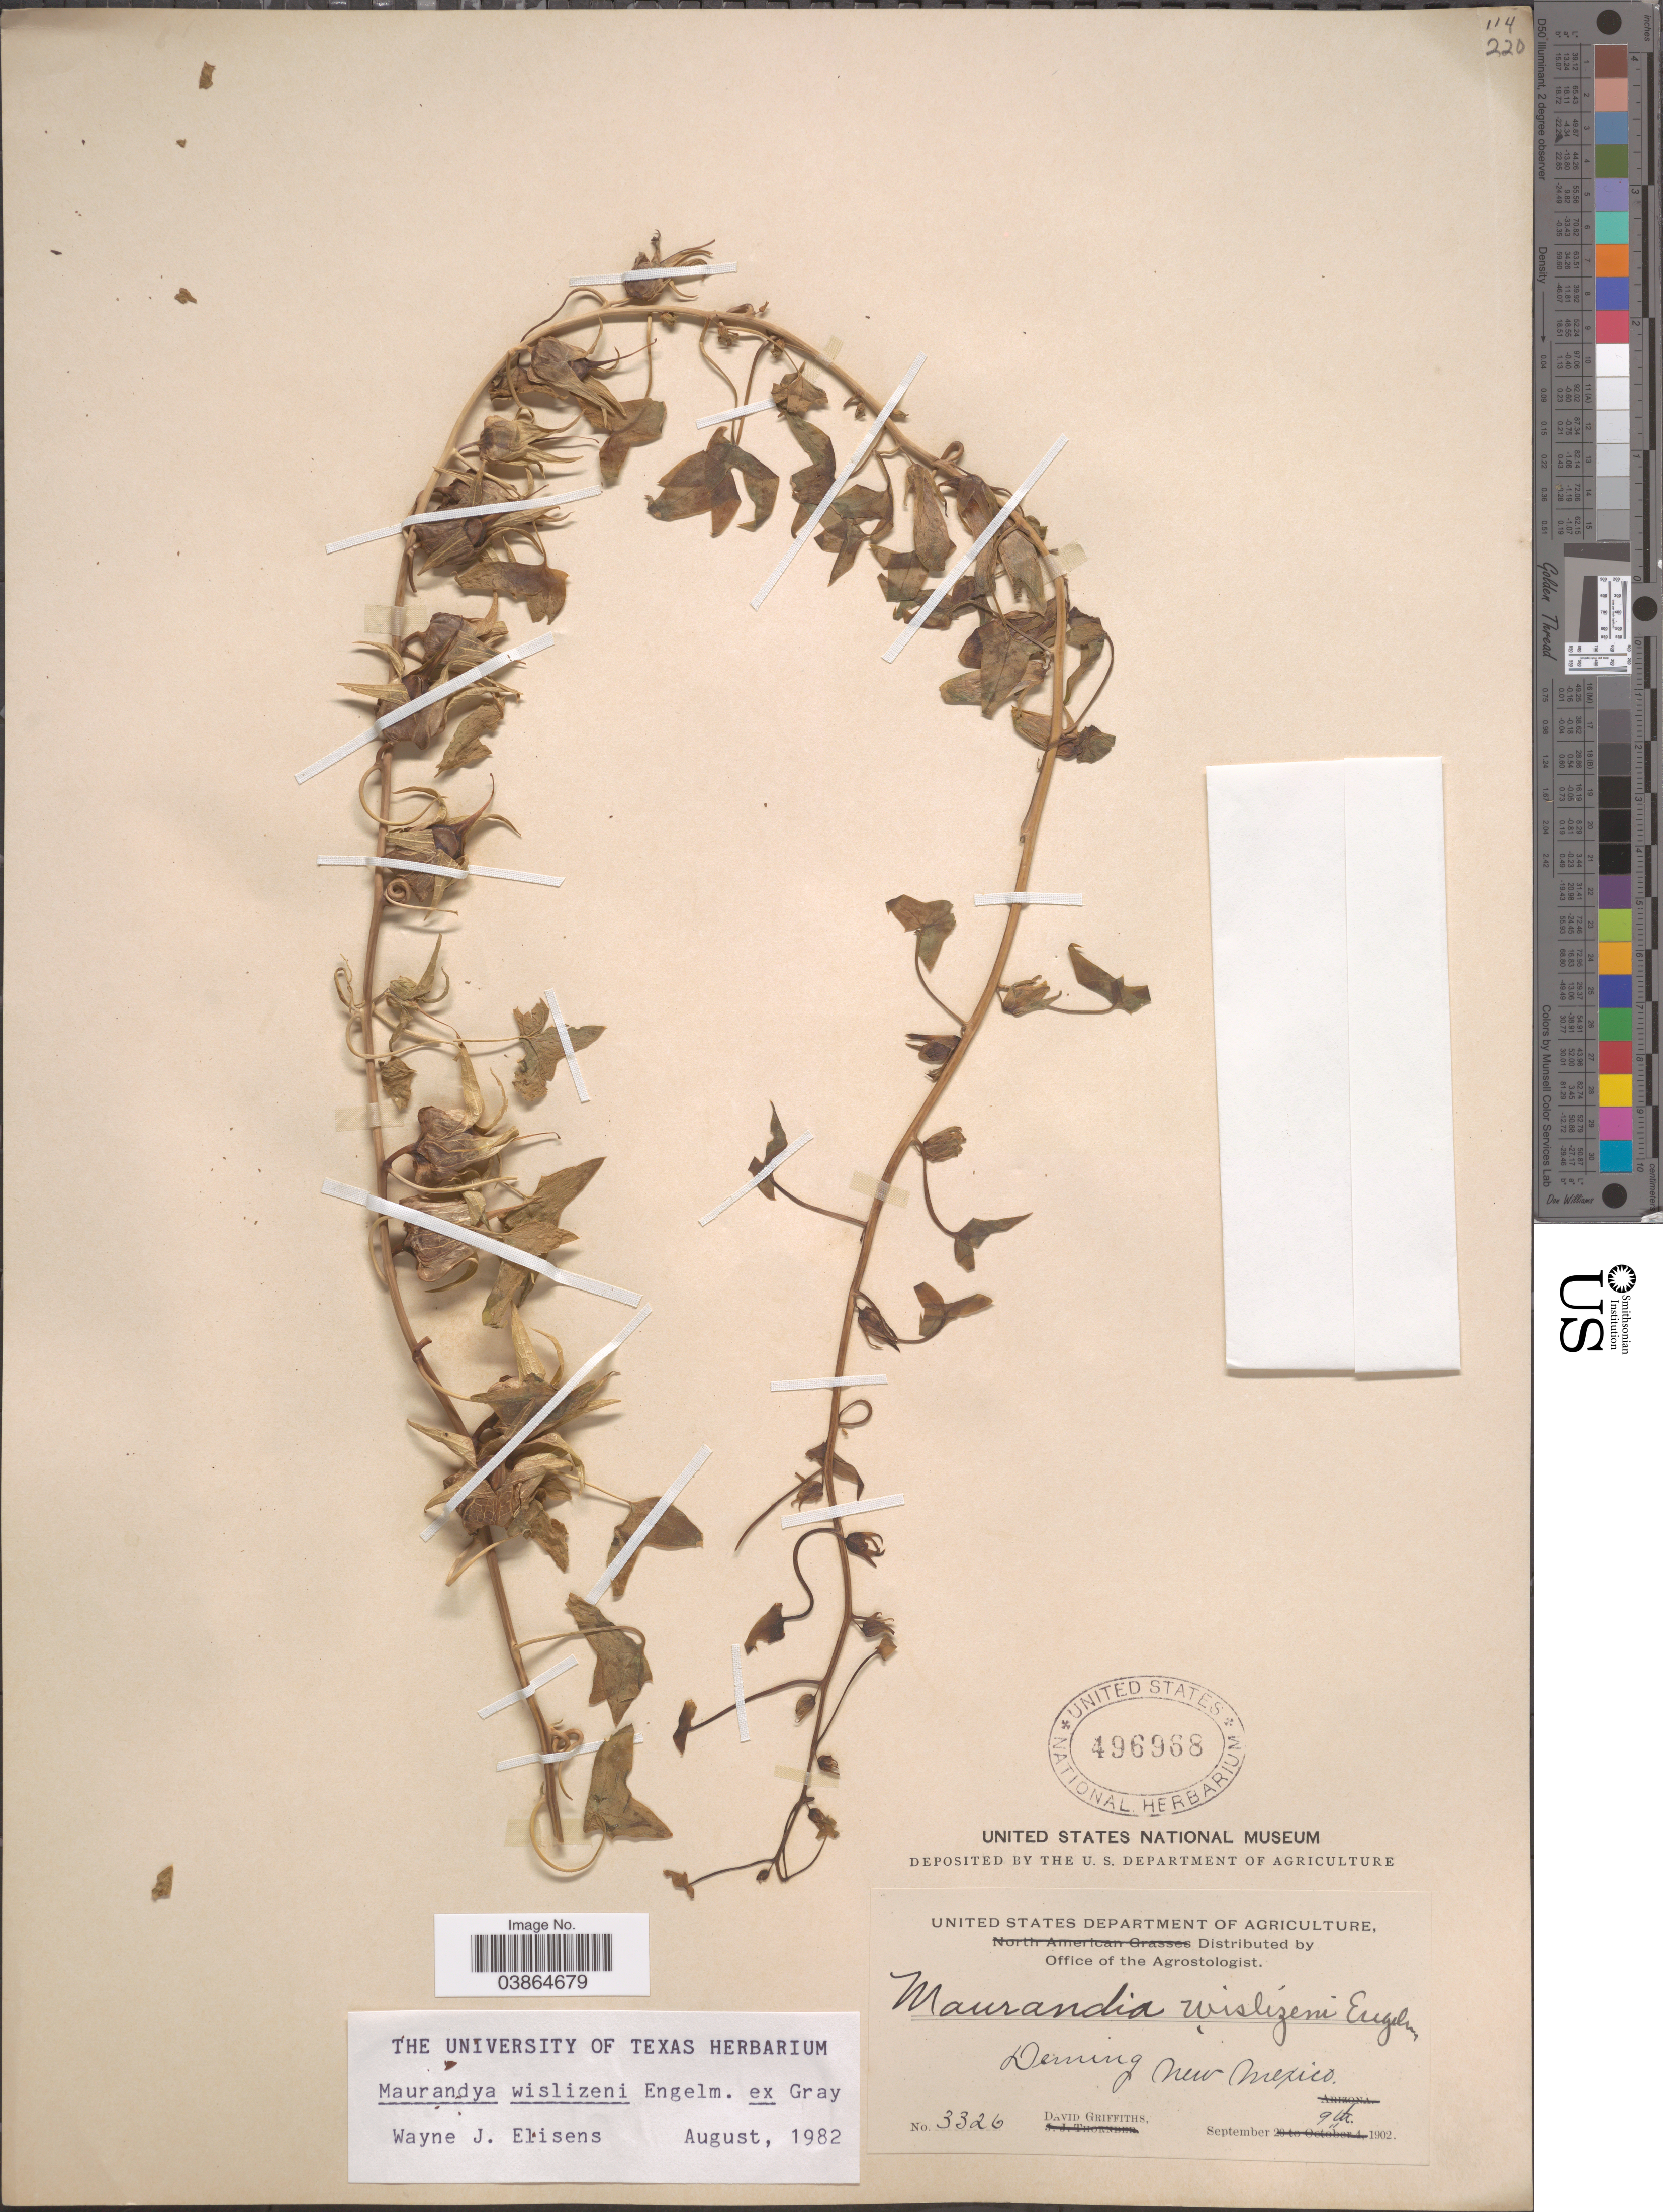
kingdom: Plantae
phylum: Tracheophyta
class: Magnoliopsida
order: Lamiales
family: Plantaginaceae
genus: Maurandya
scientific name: Maurandya wislizeni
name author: Engelm. ex A. Gray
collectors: D. Griffiths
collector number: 3326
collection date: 1902-09-09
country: United States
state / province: New Mexico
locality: Deming.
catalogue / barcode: US 496968